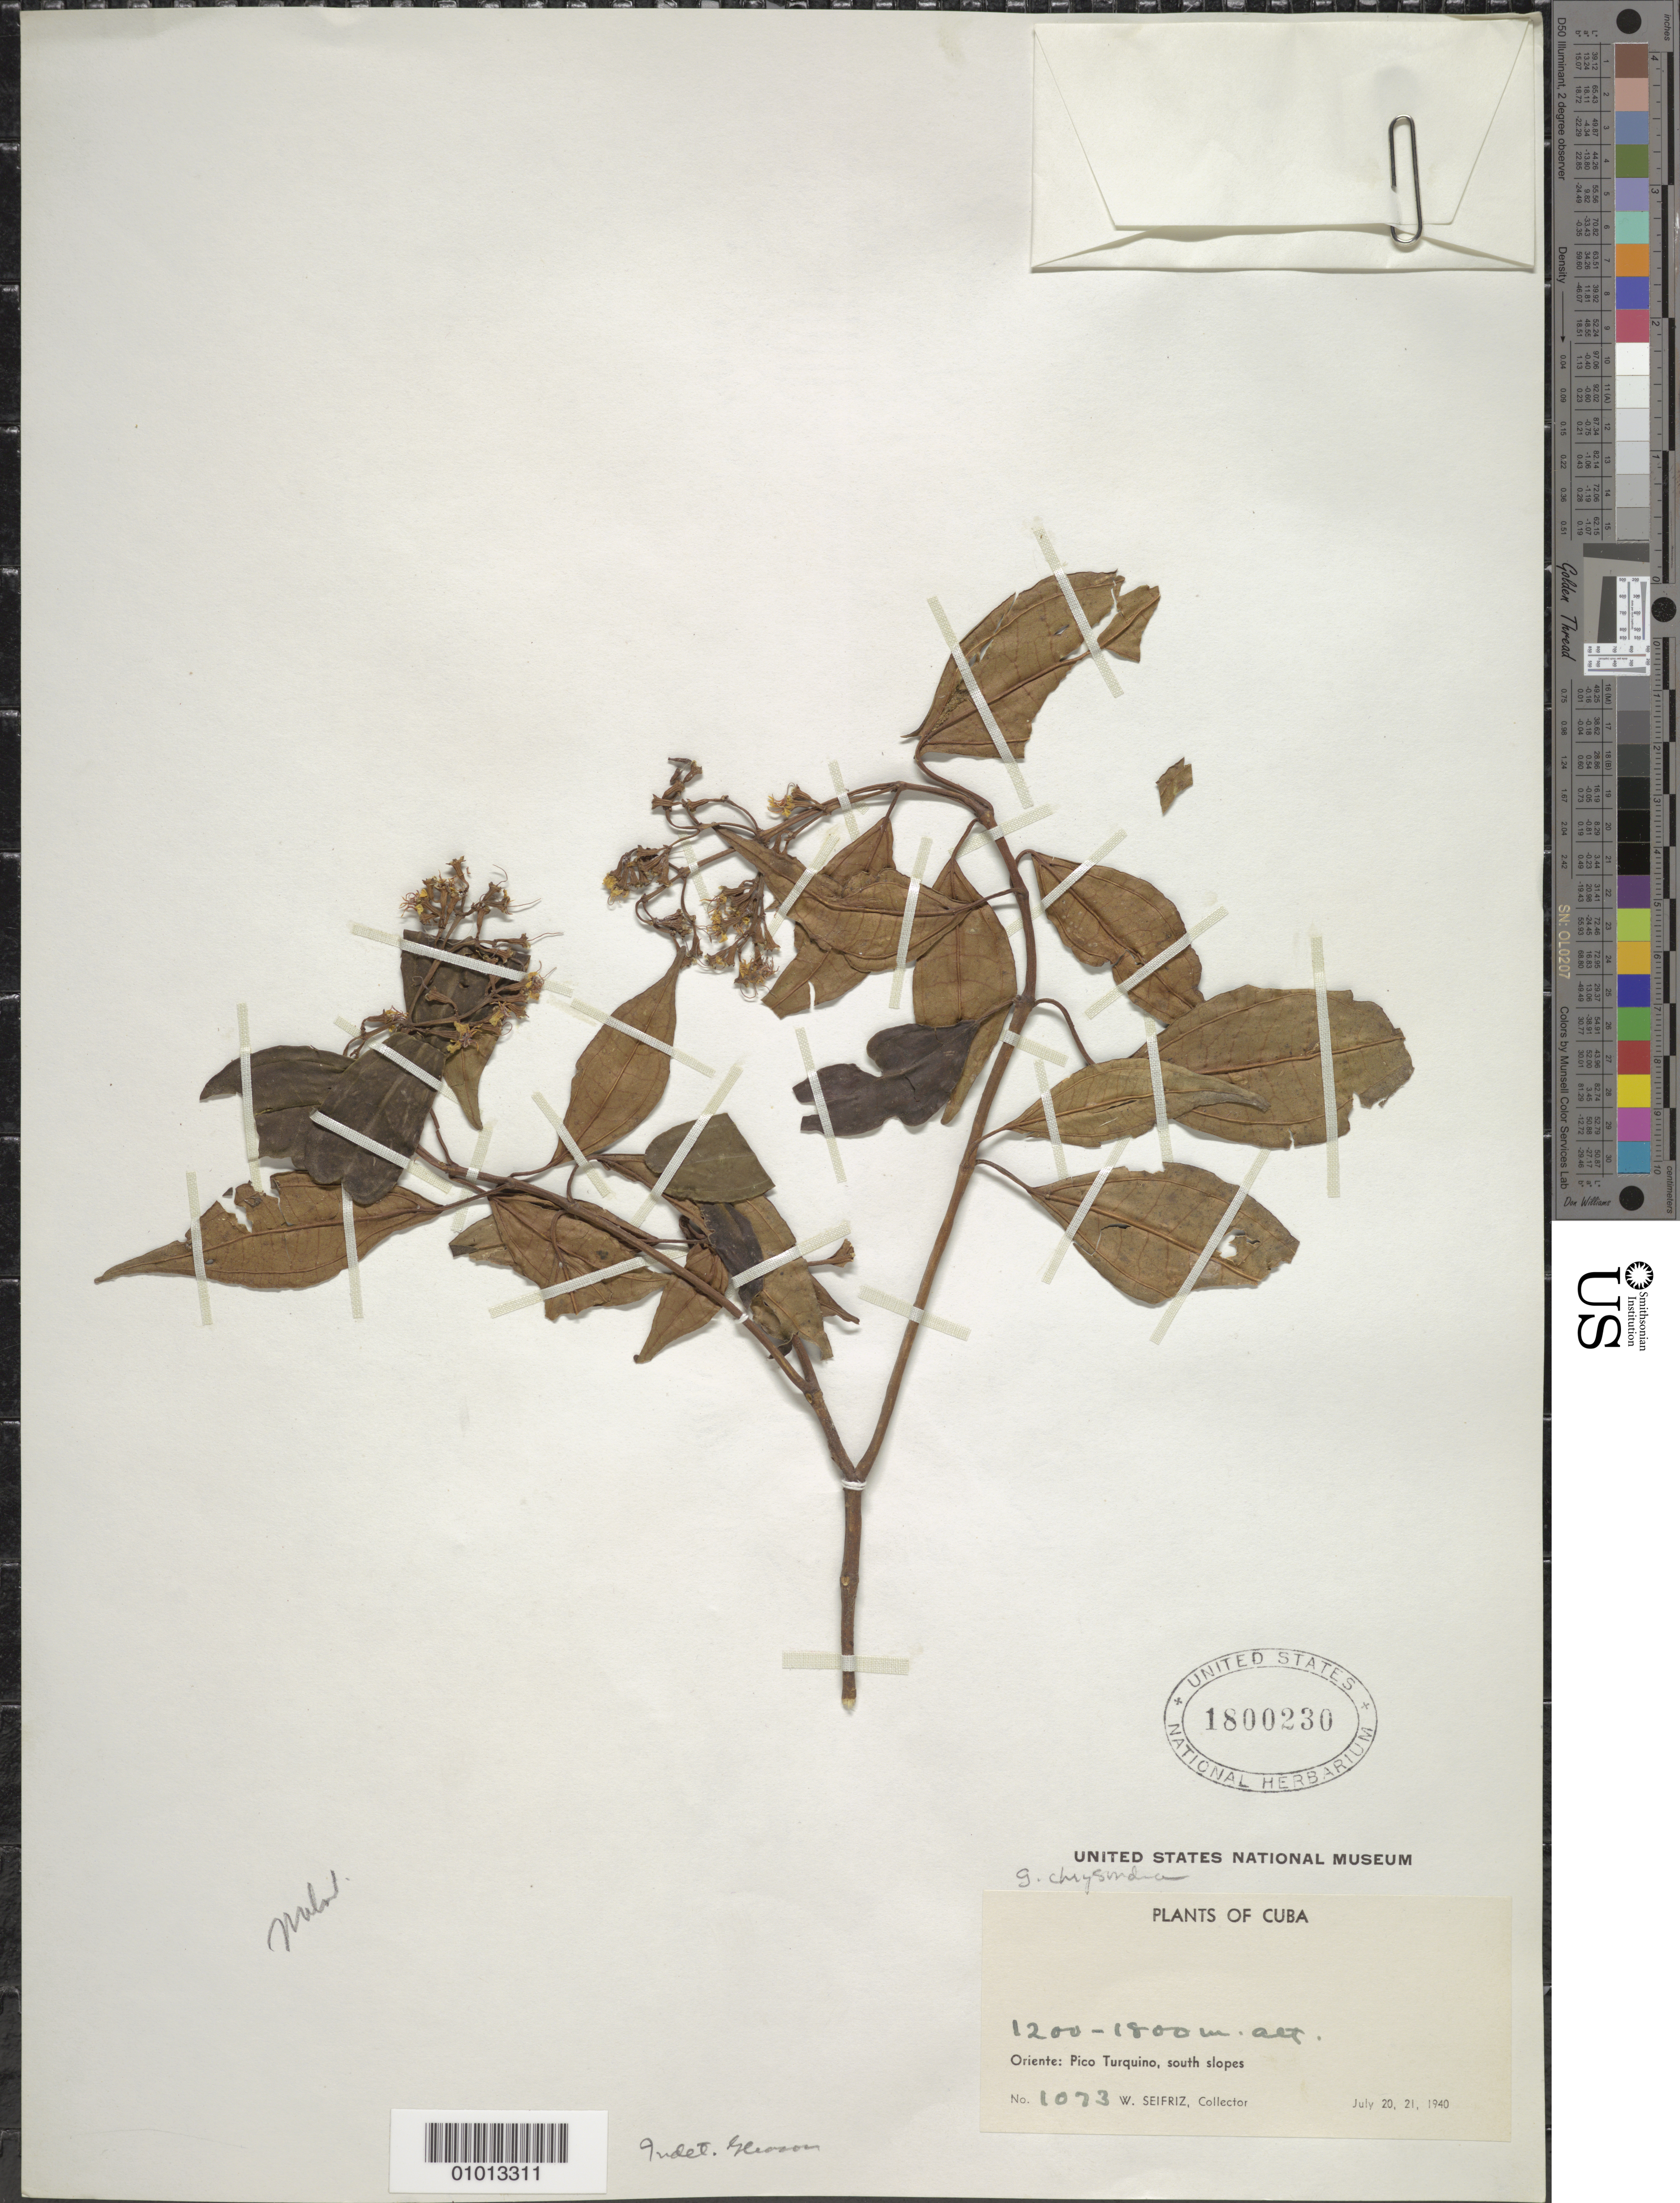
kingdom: Plantae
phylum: Tracheophyta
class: Magnoliopsida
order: Myrtales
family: Melastomataceae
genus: Graffenrieda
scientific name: Graffenrieda chrysandra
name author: (Griseb.) Triana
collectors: W. Seifriz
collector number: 1073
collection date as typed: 20 Jul 1940 and 21 Jul 1940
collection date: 1940-07-20,1940-07-21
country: Cuba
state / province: Oriente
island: Cuba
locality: Pico Turquino, south slopes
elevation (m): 1200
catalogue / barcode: US 1800230